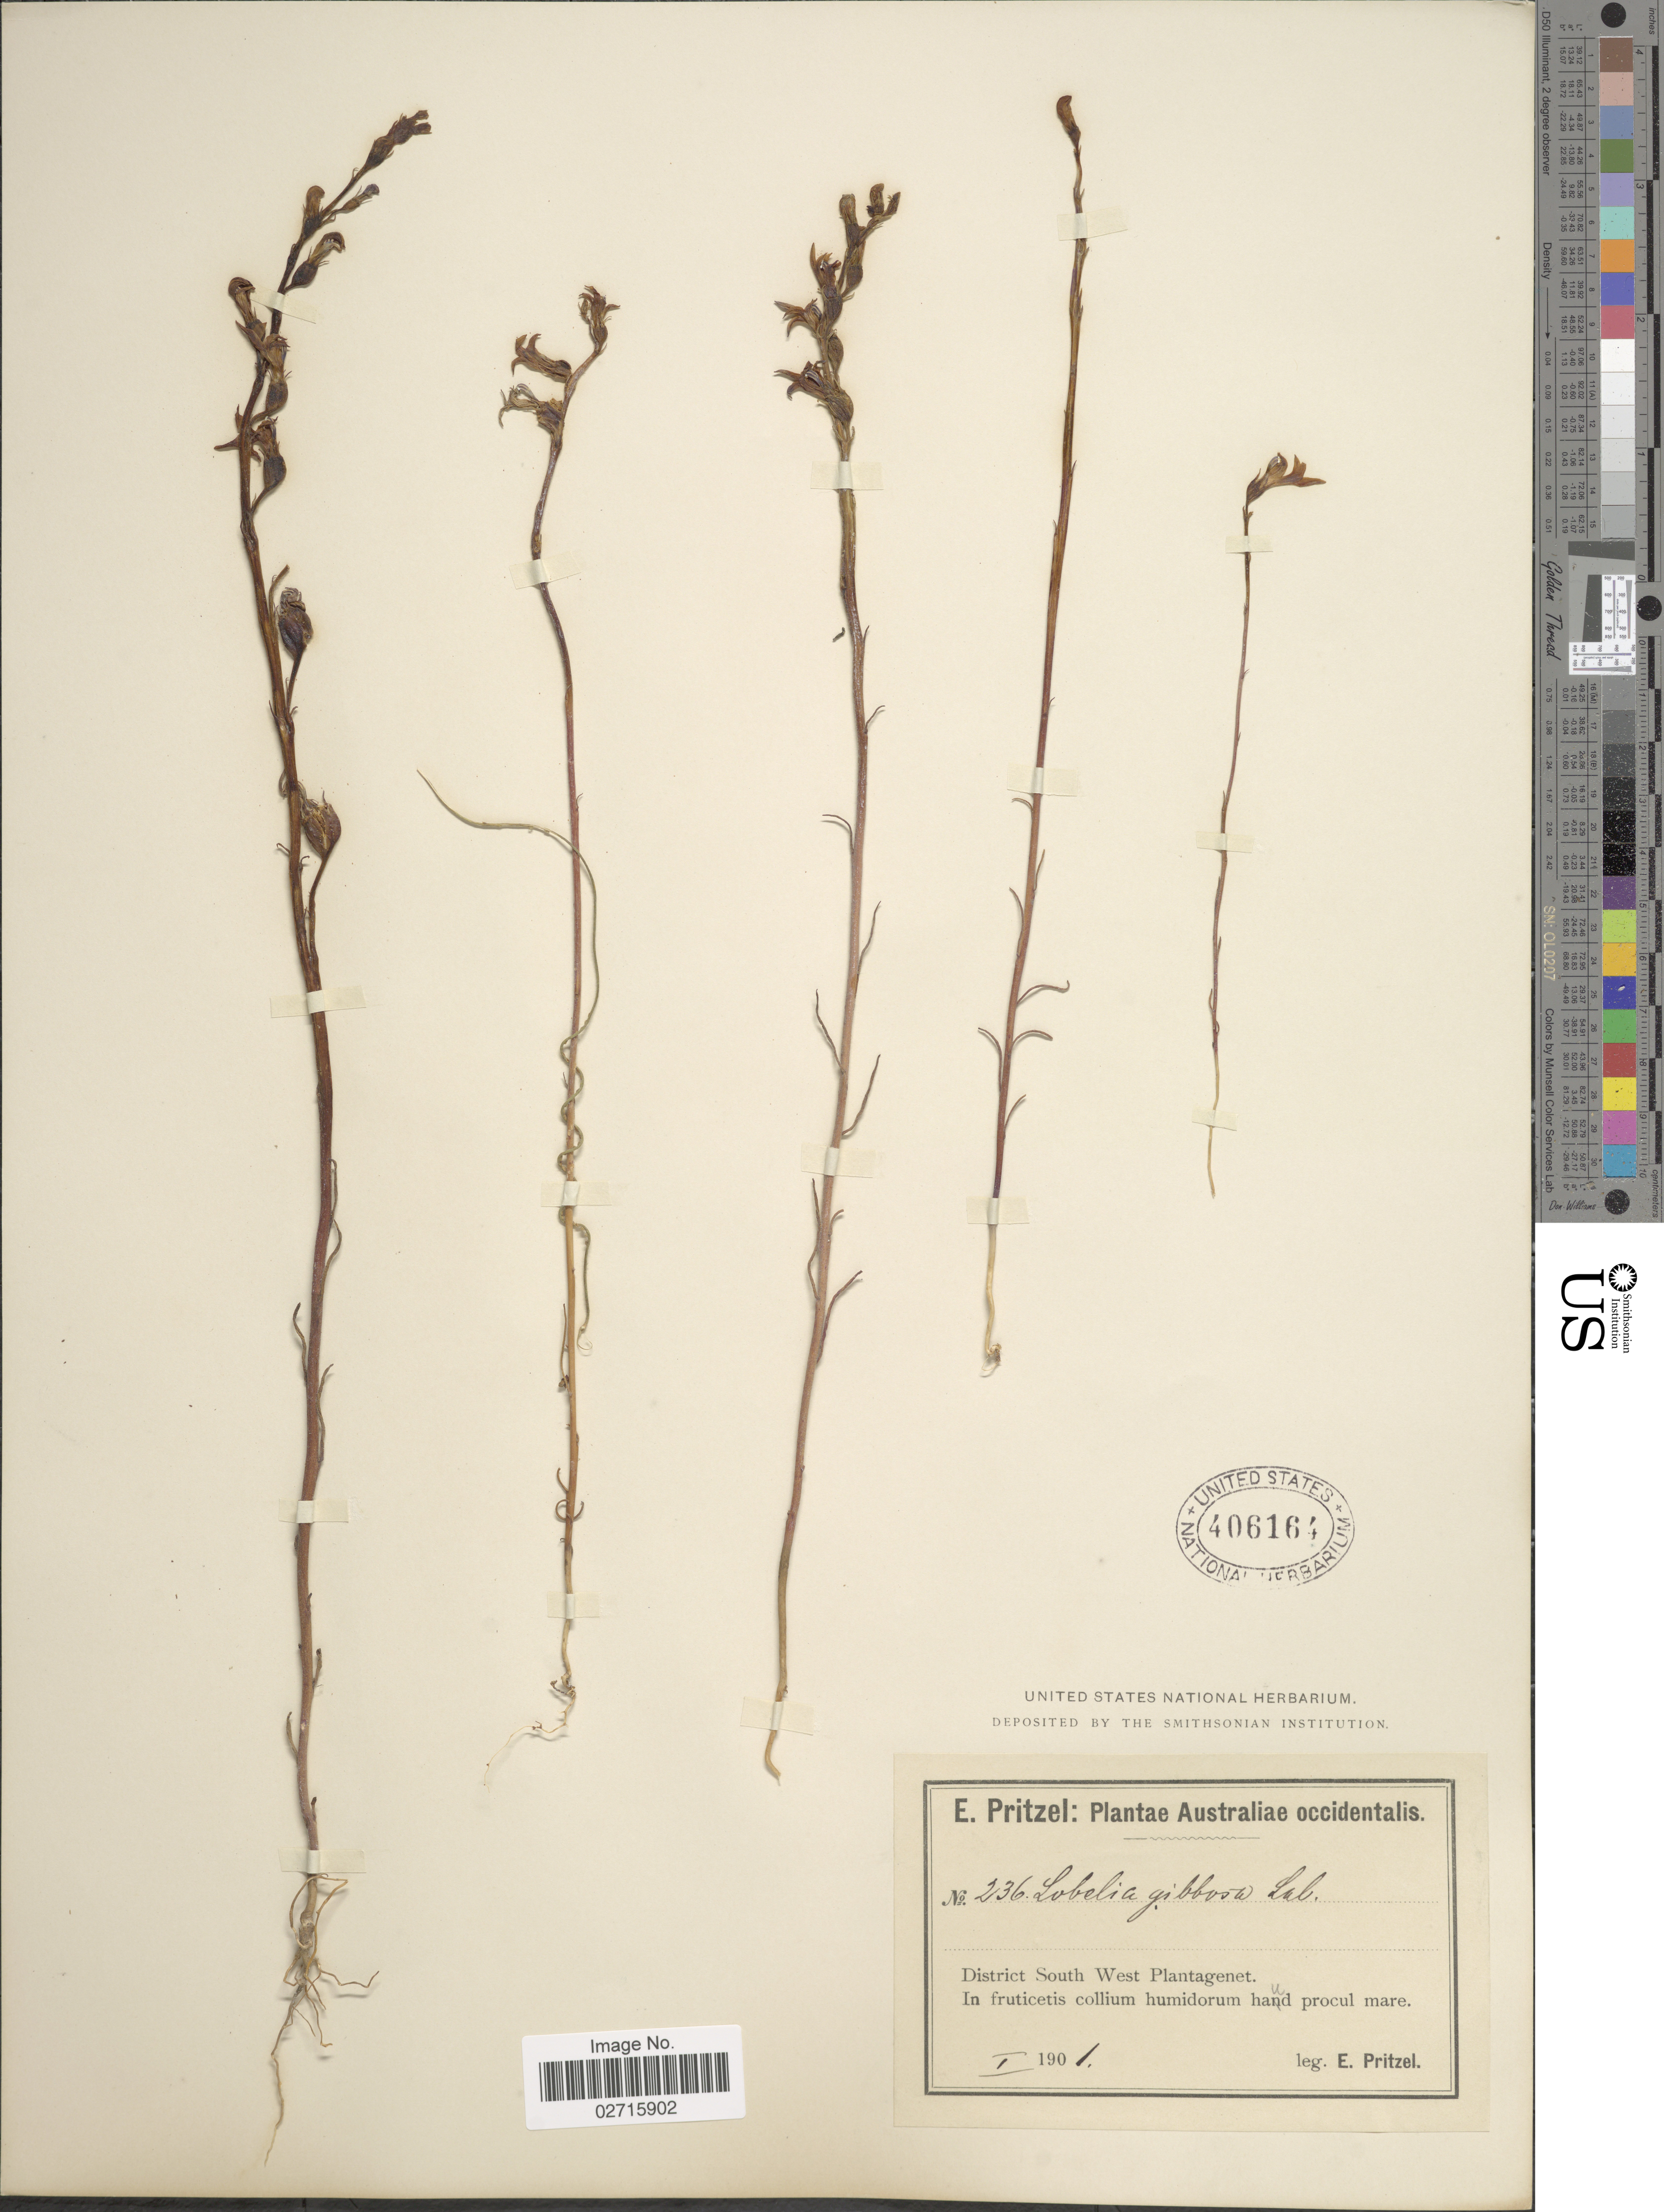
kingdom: Plantae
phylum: Tracheophyta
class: Magnoliopsida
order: Asterales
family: Campanulaceae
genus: Lobelia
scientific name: Lobelia gibbosa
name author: Labill.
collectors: E. G. Pritzel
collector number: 236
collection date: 1901-01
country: Australia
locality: Australiae occidentalis, District South West Plantagenet.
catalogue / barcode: US 406164